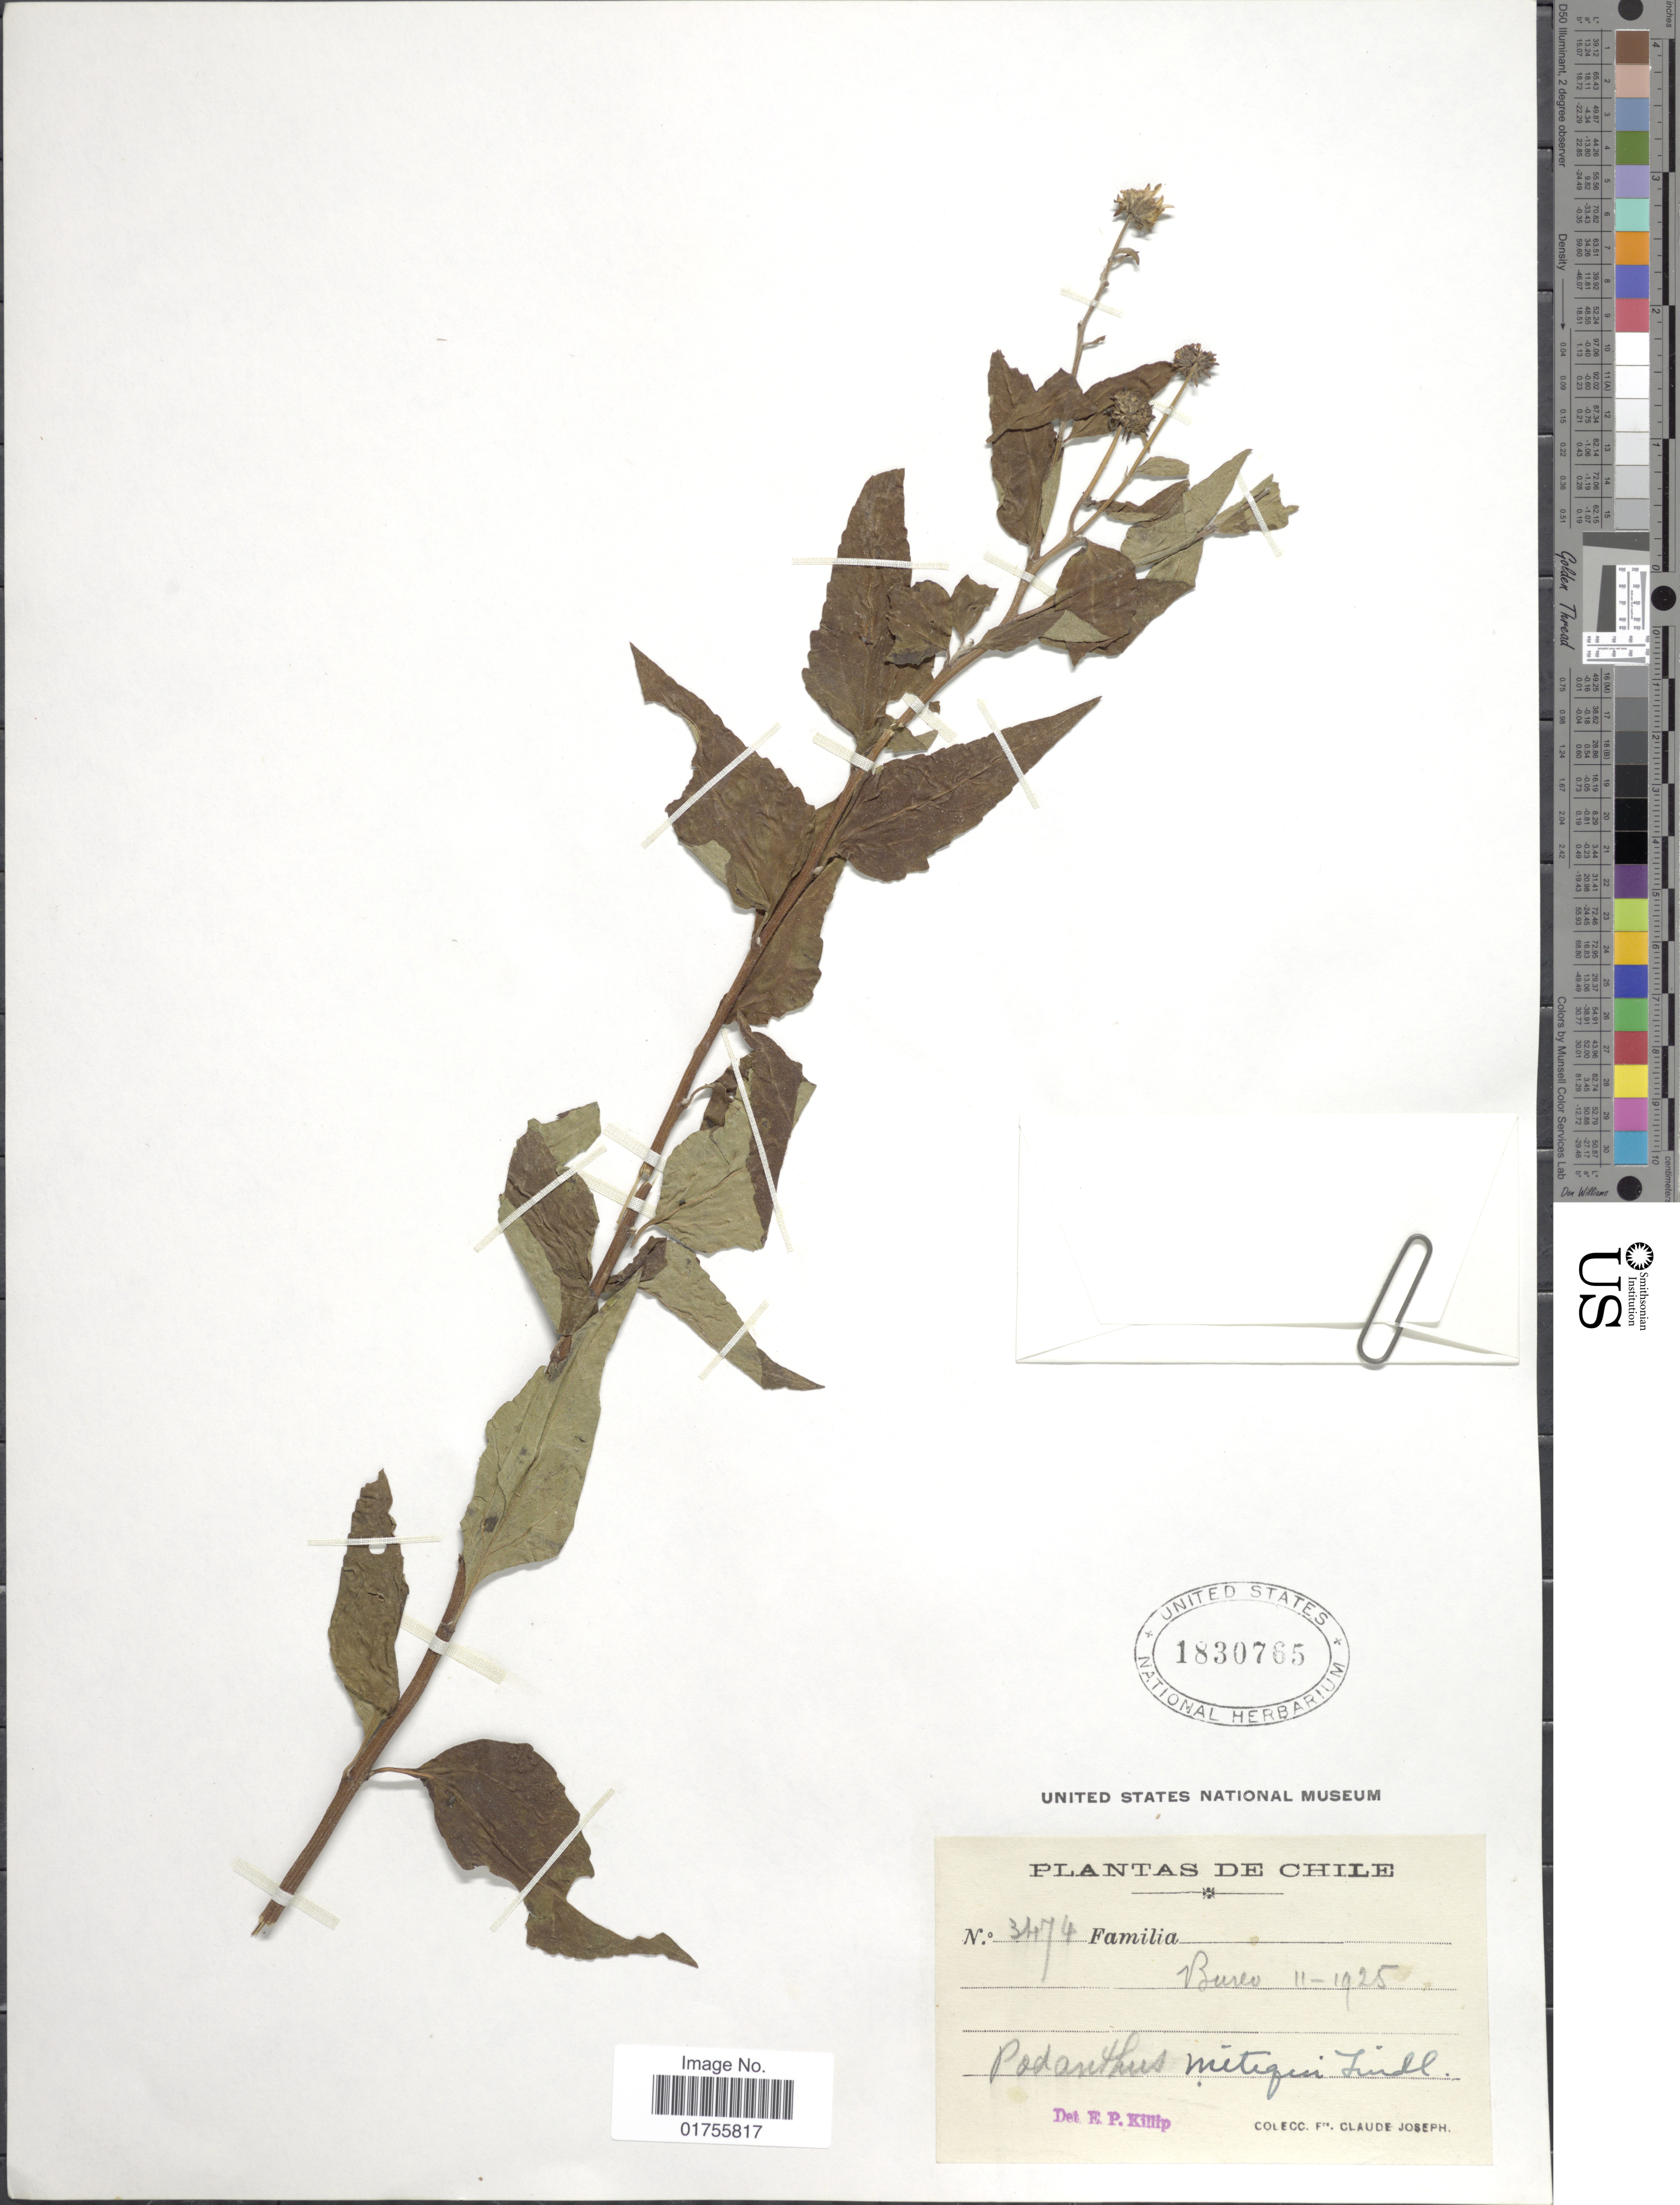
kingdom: Plantae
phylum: Tracheophyta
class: Magnoliopsida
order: Asterales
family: Asteraceae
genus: Podanthus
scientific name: Podanthus mitiqui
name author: Lindl.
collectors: Bro. Claude-Joseph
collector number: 3474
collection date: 1925-02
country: Chile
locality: Bureo.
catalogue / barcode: US 1830765